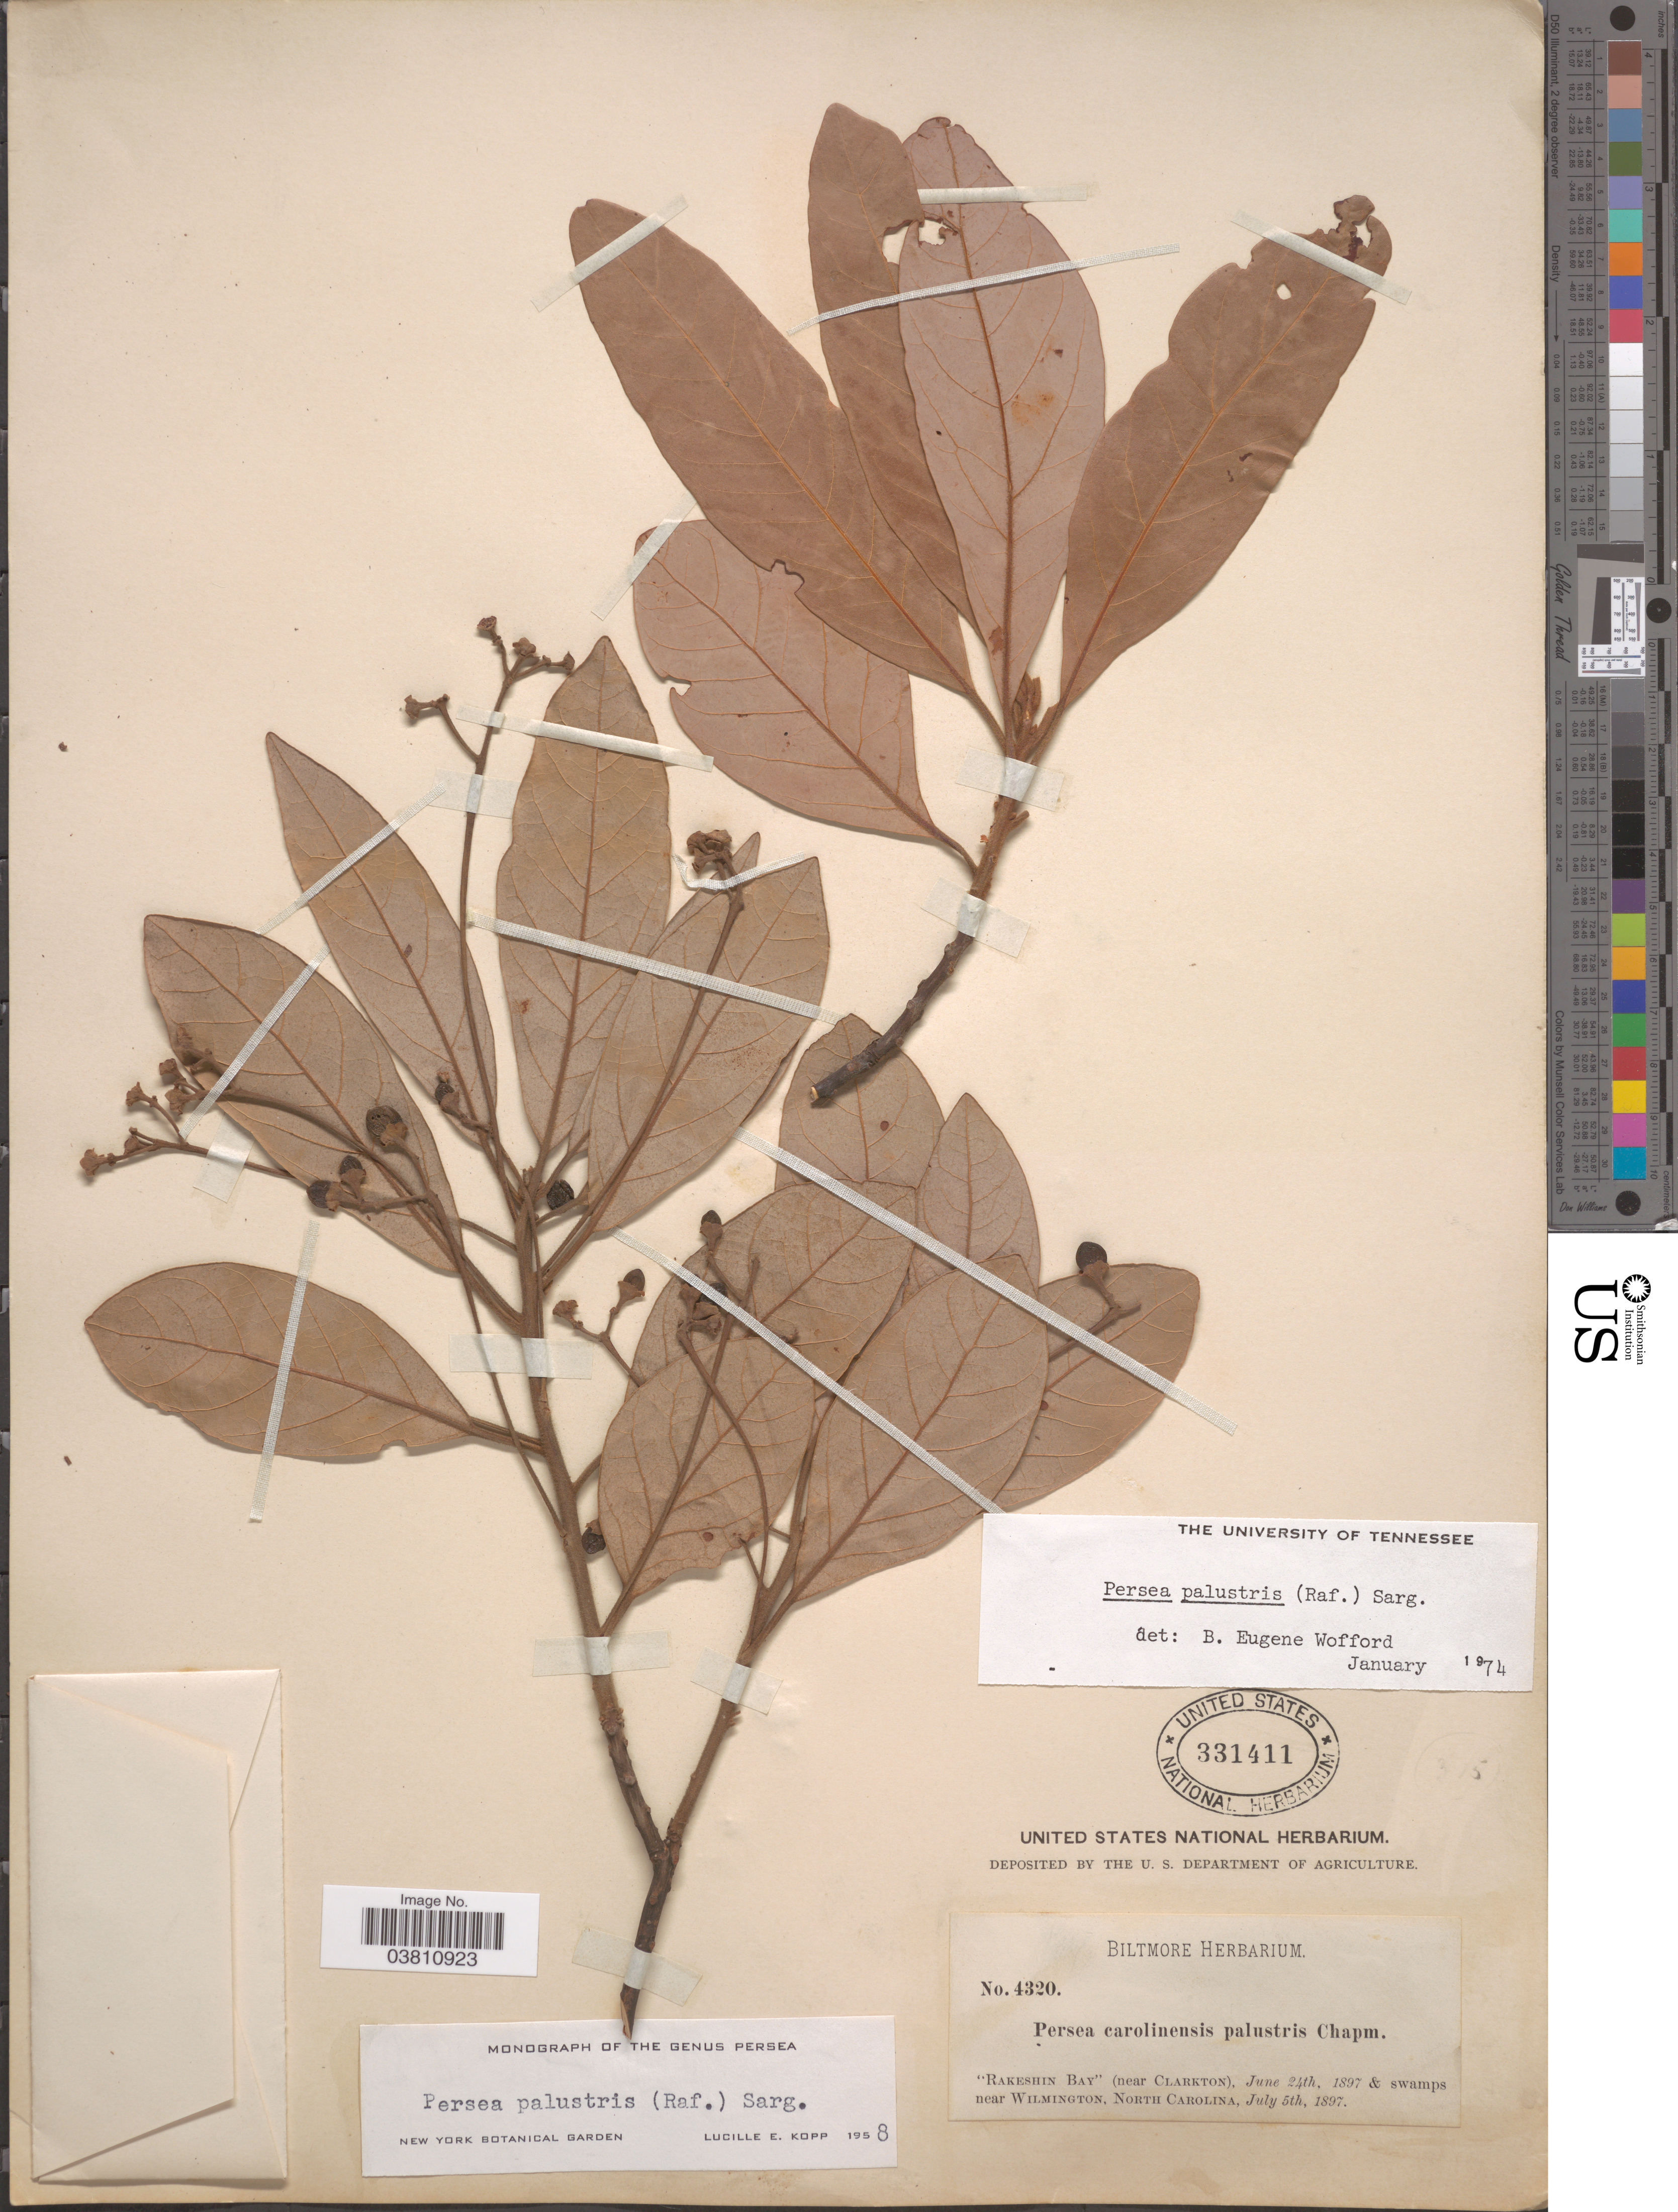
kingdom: Plantae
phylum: Tracheophyta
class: Magnoliopsida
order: Laurales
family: Lauraceae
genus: Persea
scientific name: Persea palustris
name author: (Raf.) Sarg.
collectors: ex herb. Biltmore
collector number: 4320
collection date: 1897-06-24/1897-07-05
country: United States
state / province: North Carolina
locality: Rakeshin Bay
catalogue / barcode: US 331411